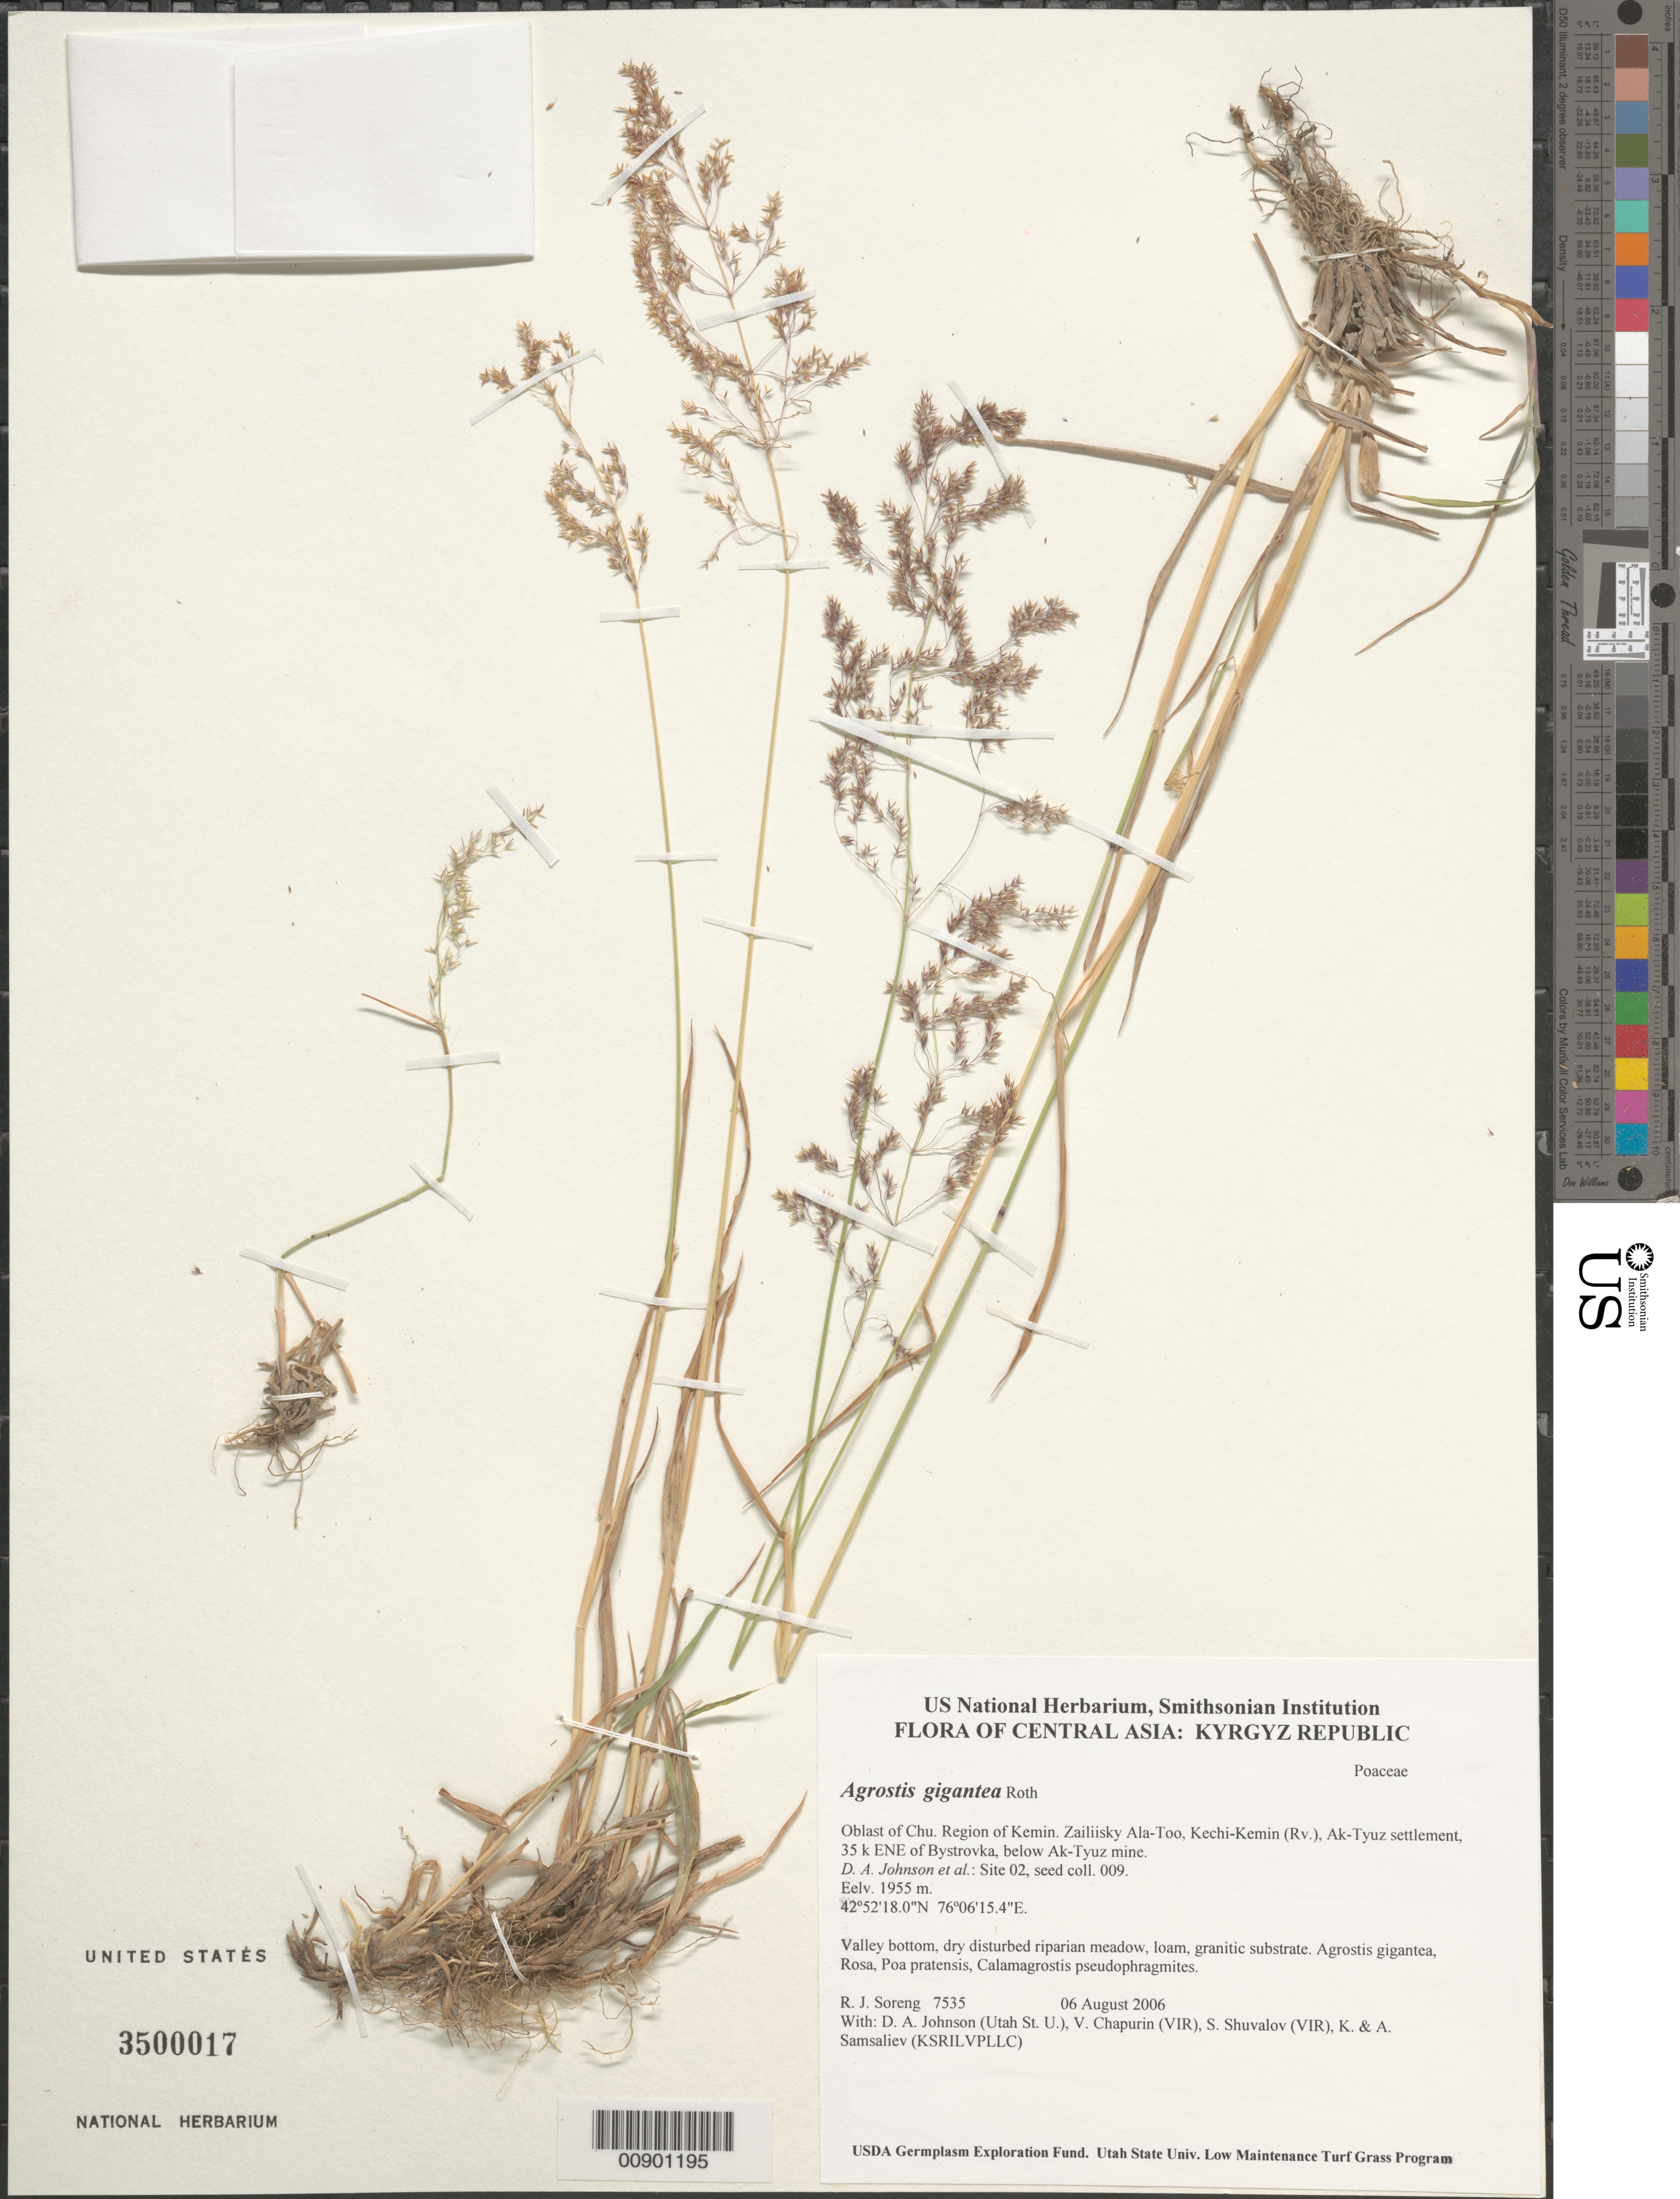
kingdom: Plantae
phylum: Tracheophyta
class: Liliopsida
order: Poales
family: Poaceae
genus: Agrostis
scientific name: Agrostis gigantea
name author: Roth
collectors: R. J. Soreng, D. Johnson, S. Shuvalov, V. Chapurin, K. Samsaliev & A. Samsaliev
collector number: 7535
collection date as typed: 06 Aug 2006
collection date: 2006-08-06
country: Kyrgyzstan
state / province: Chu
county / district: Kemin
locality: Zailiisky Ala-Too, Kechi-Kemin (Rv.), Ak-Tyuz settlement, 35 km ENE of Bystrovka, below Ak-Tyuz mine.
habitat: Valley bottom, dry disturbed riparian meadow, loam, granitic substrate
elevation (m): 1955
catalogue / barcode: US 3500017